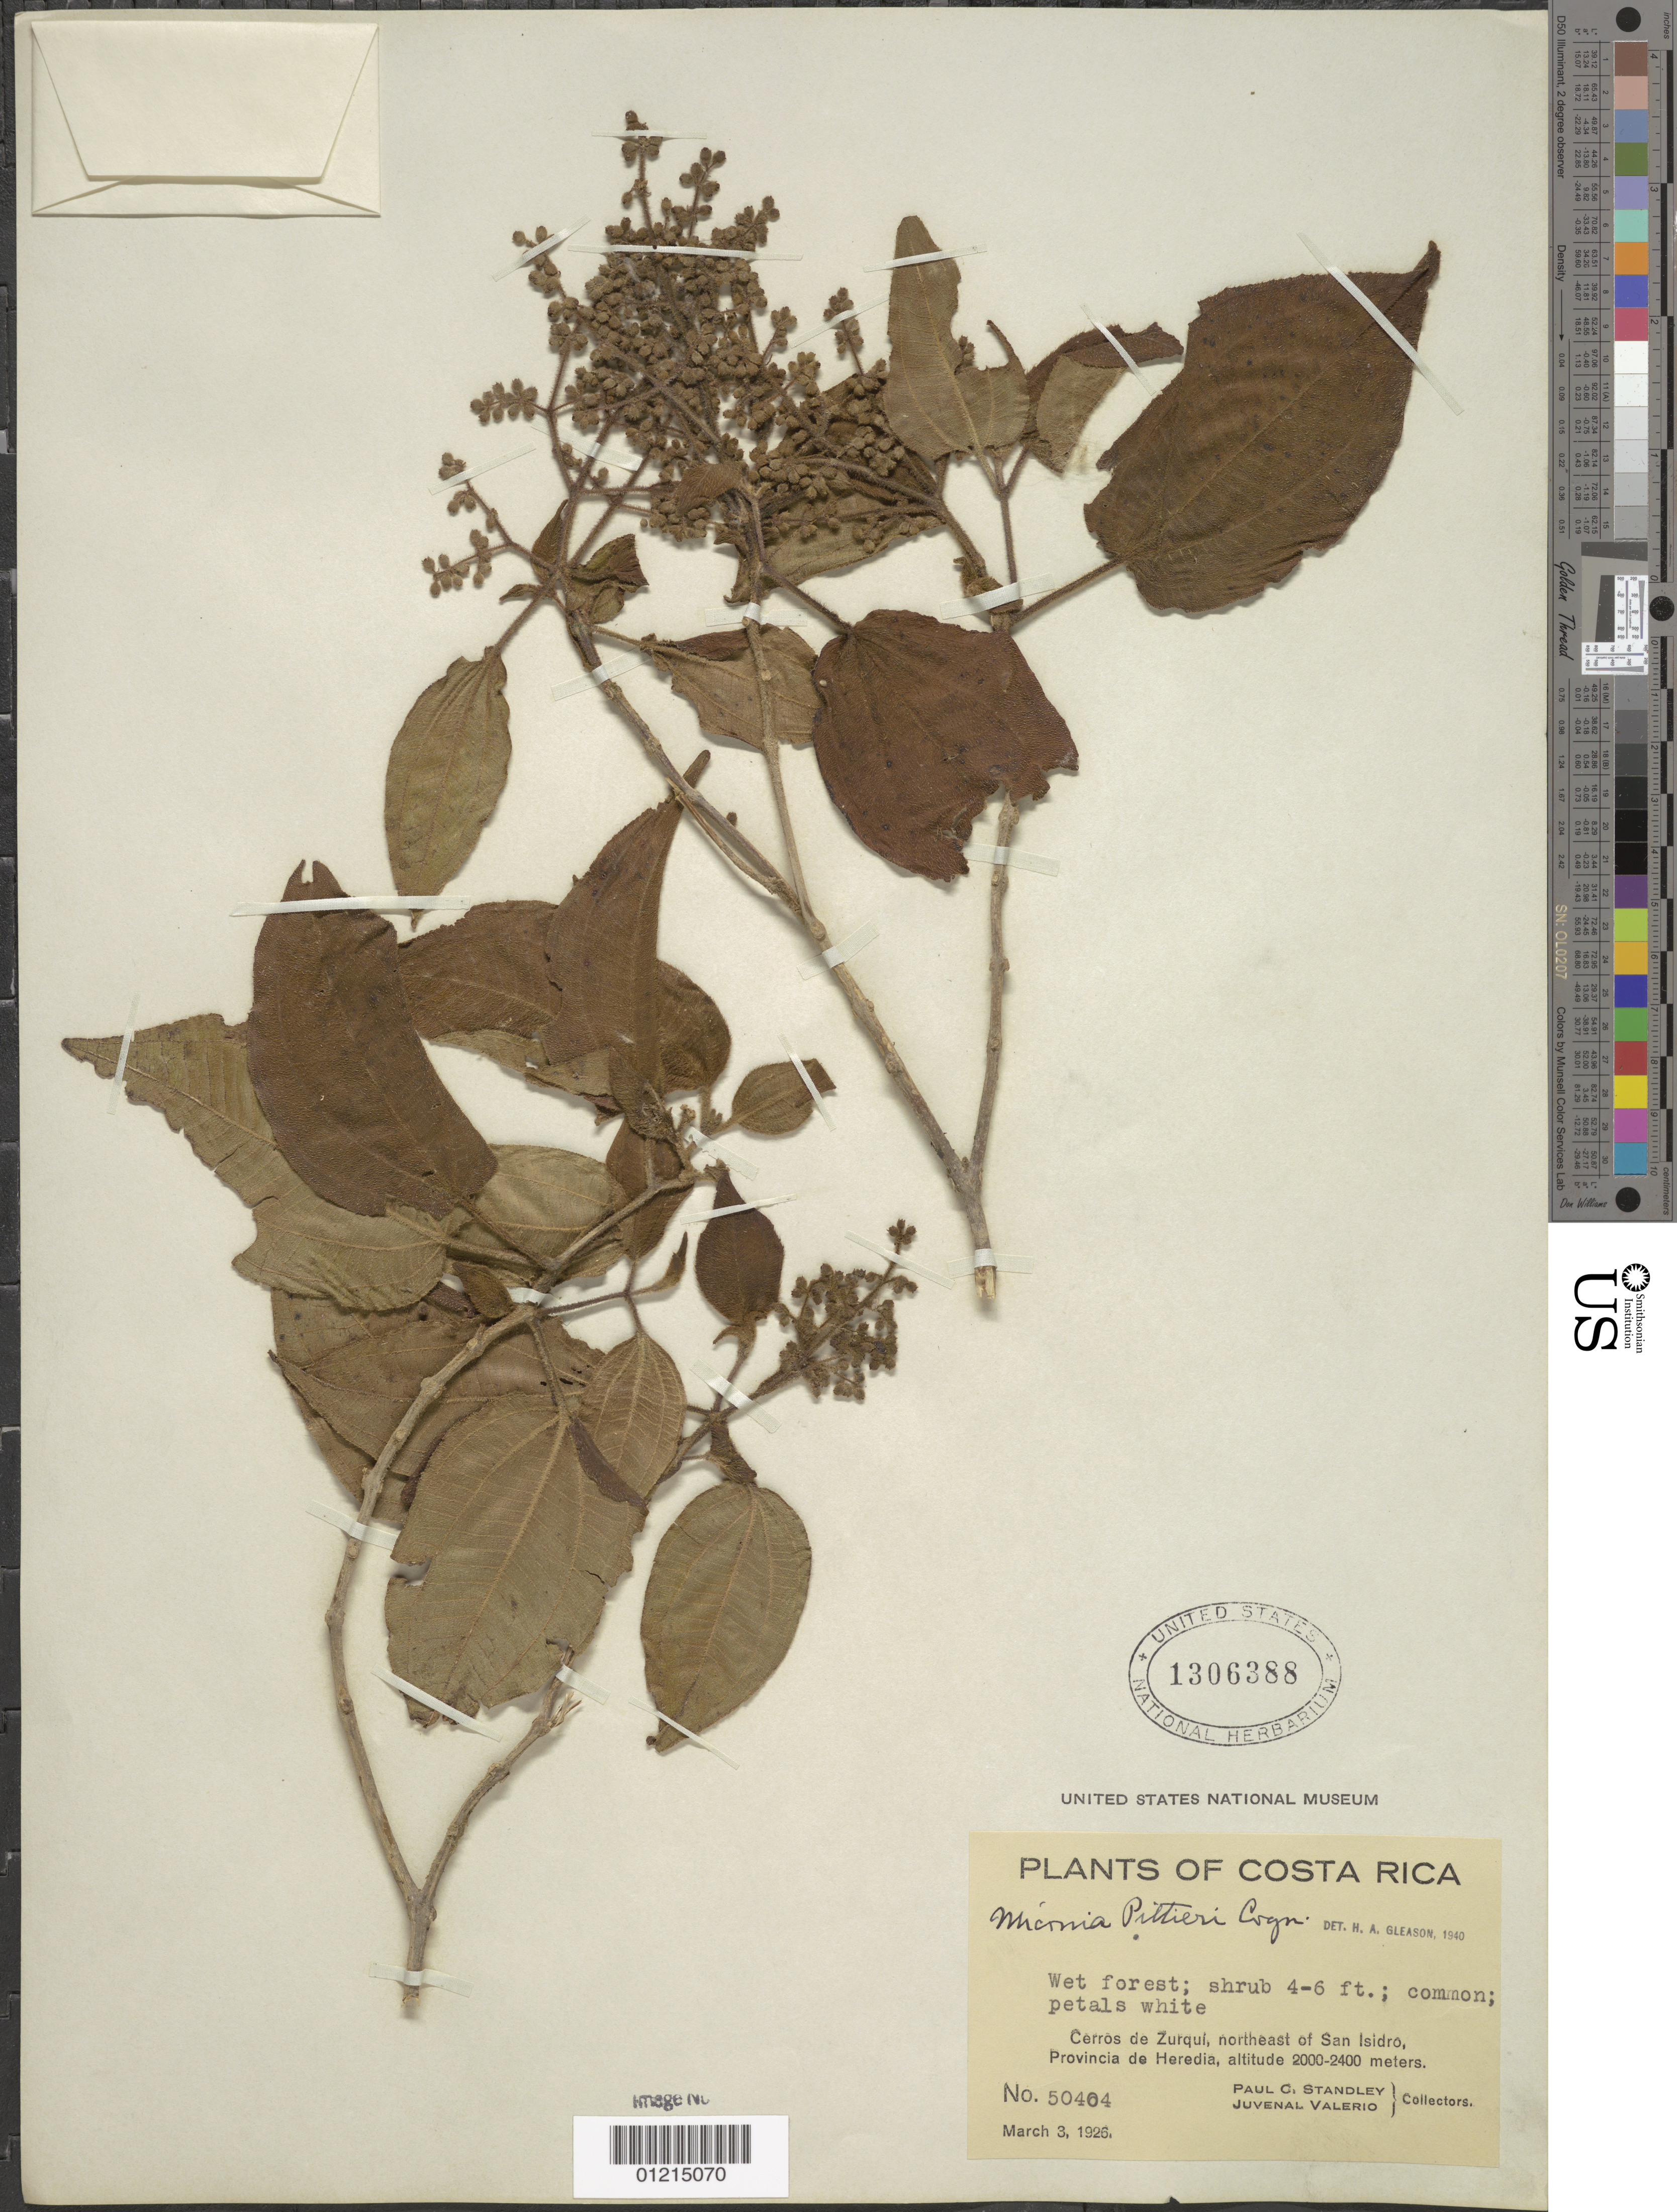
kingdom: Plantae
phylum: Tracheophyta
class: Magnoliopsida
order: Myrtales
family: Melastomataceae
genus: Miconia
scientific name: Miconia pittieri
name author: Cogn. in A. DC.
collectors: P. C. Standley & J. Valerio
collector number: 50404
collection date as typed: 3 Mar 1926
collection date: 1926-03-03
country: Costa Rica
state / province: Heredia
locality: Cerros de Zurquí, northeast of San Isidro.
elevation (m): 2000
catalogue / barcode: US 1306388